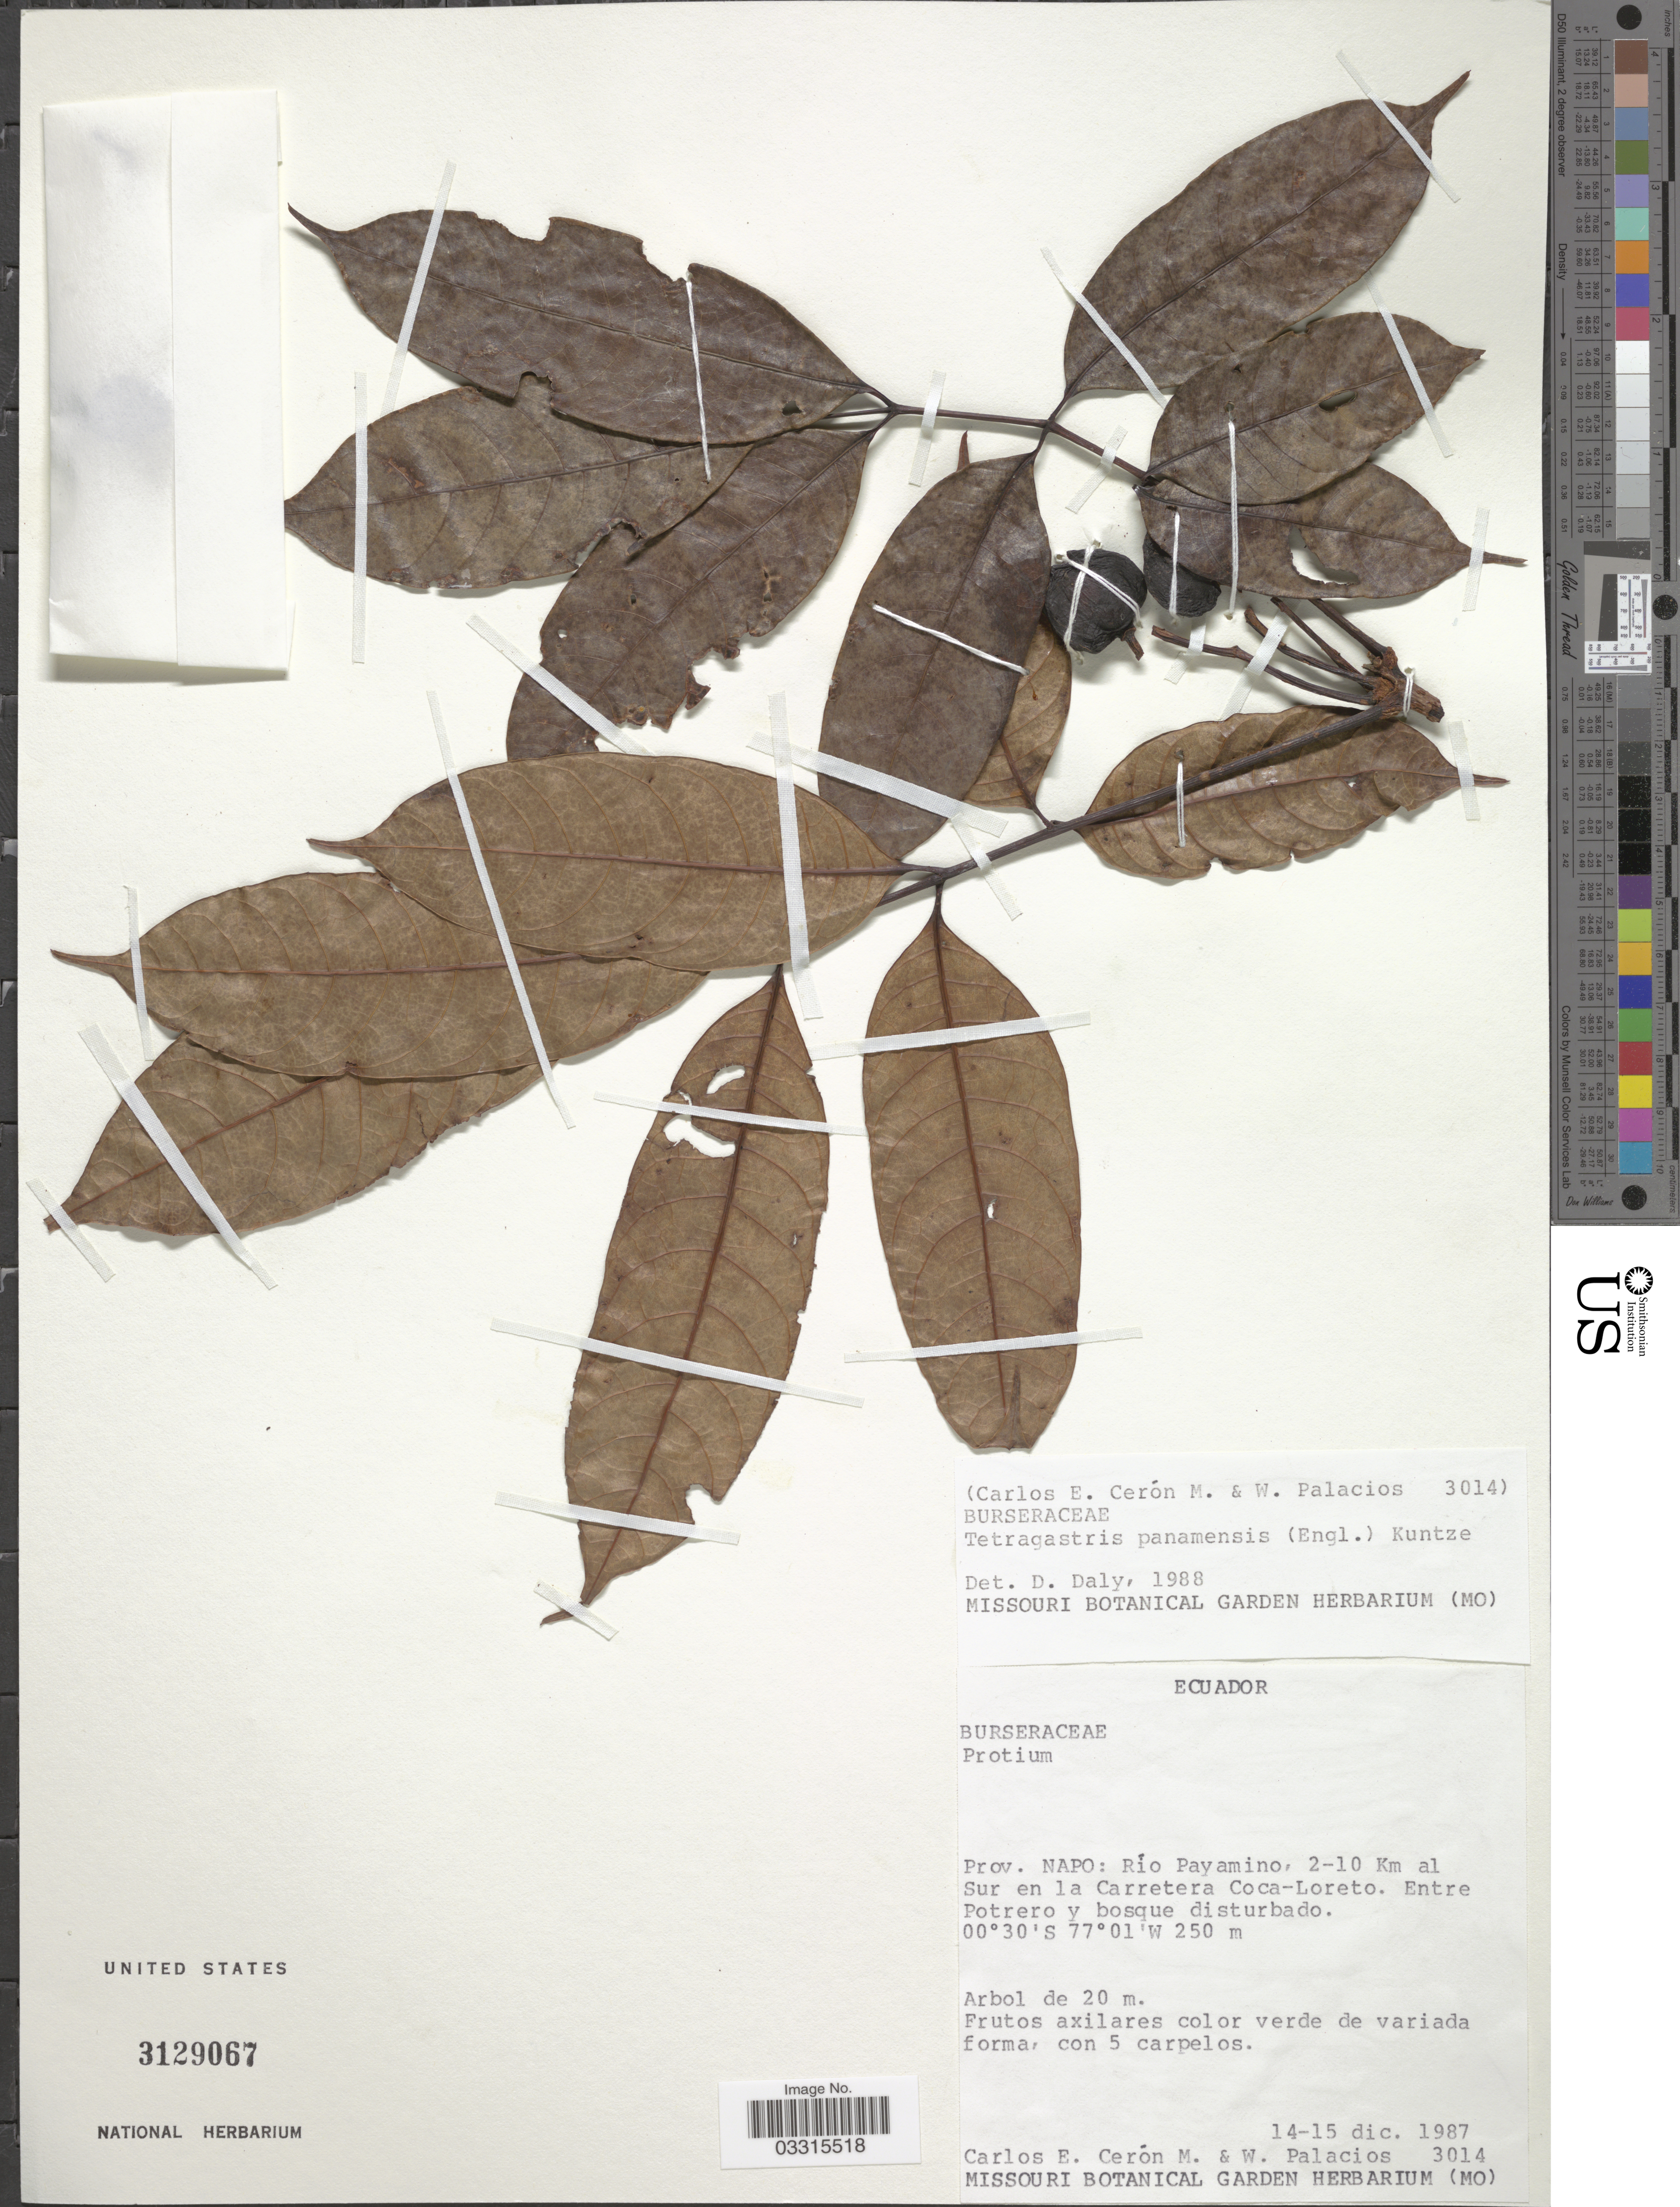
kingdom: Plantae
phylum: Tracheophyta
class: Magnoliopsida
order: Sapindales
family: Burseraceae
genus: Protium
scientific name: Protium stevensonii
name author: (Standl.) Daly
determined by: Daly, Douglas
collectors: C. E. Cerón M. & W. Palacios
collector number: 3014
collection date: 1987-12-14/1987-12-15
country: Ecuador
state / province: Napo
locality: Rio Payamino, 2-10 Km al Sur en la Carretera Coca-Loreto. Entre Potrero y bosque disturbado.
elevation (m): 250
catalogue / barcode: US 3129067